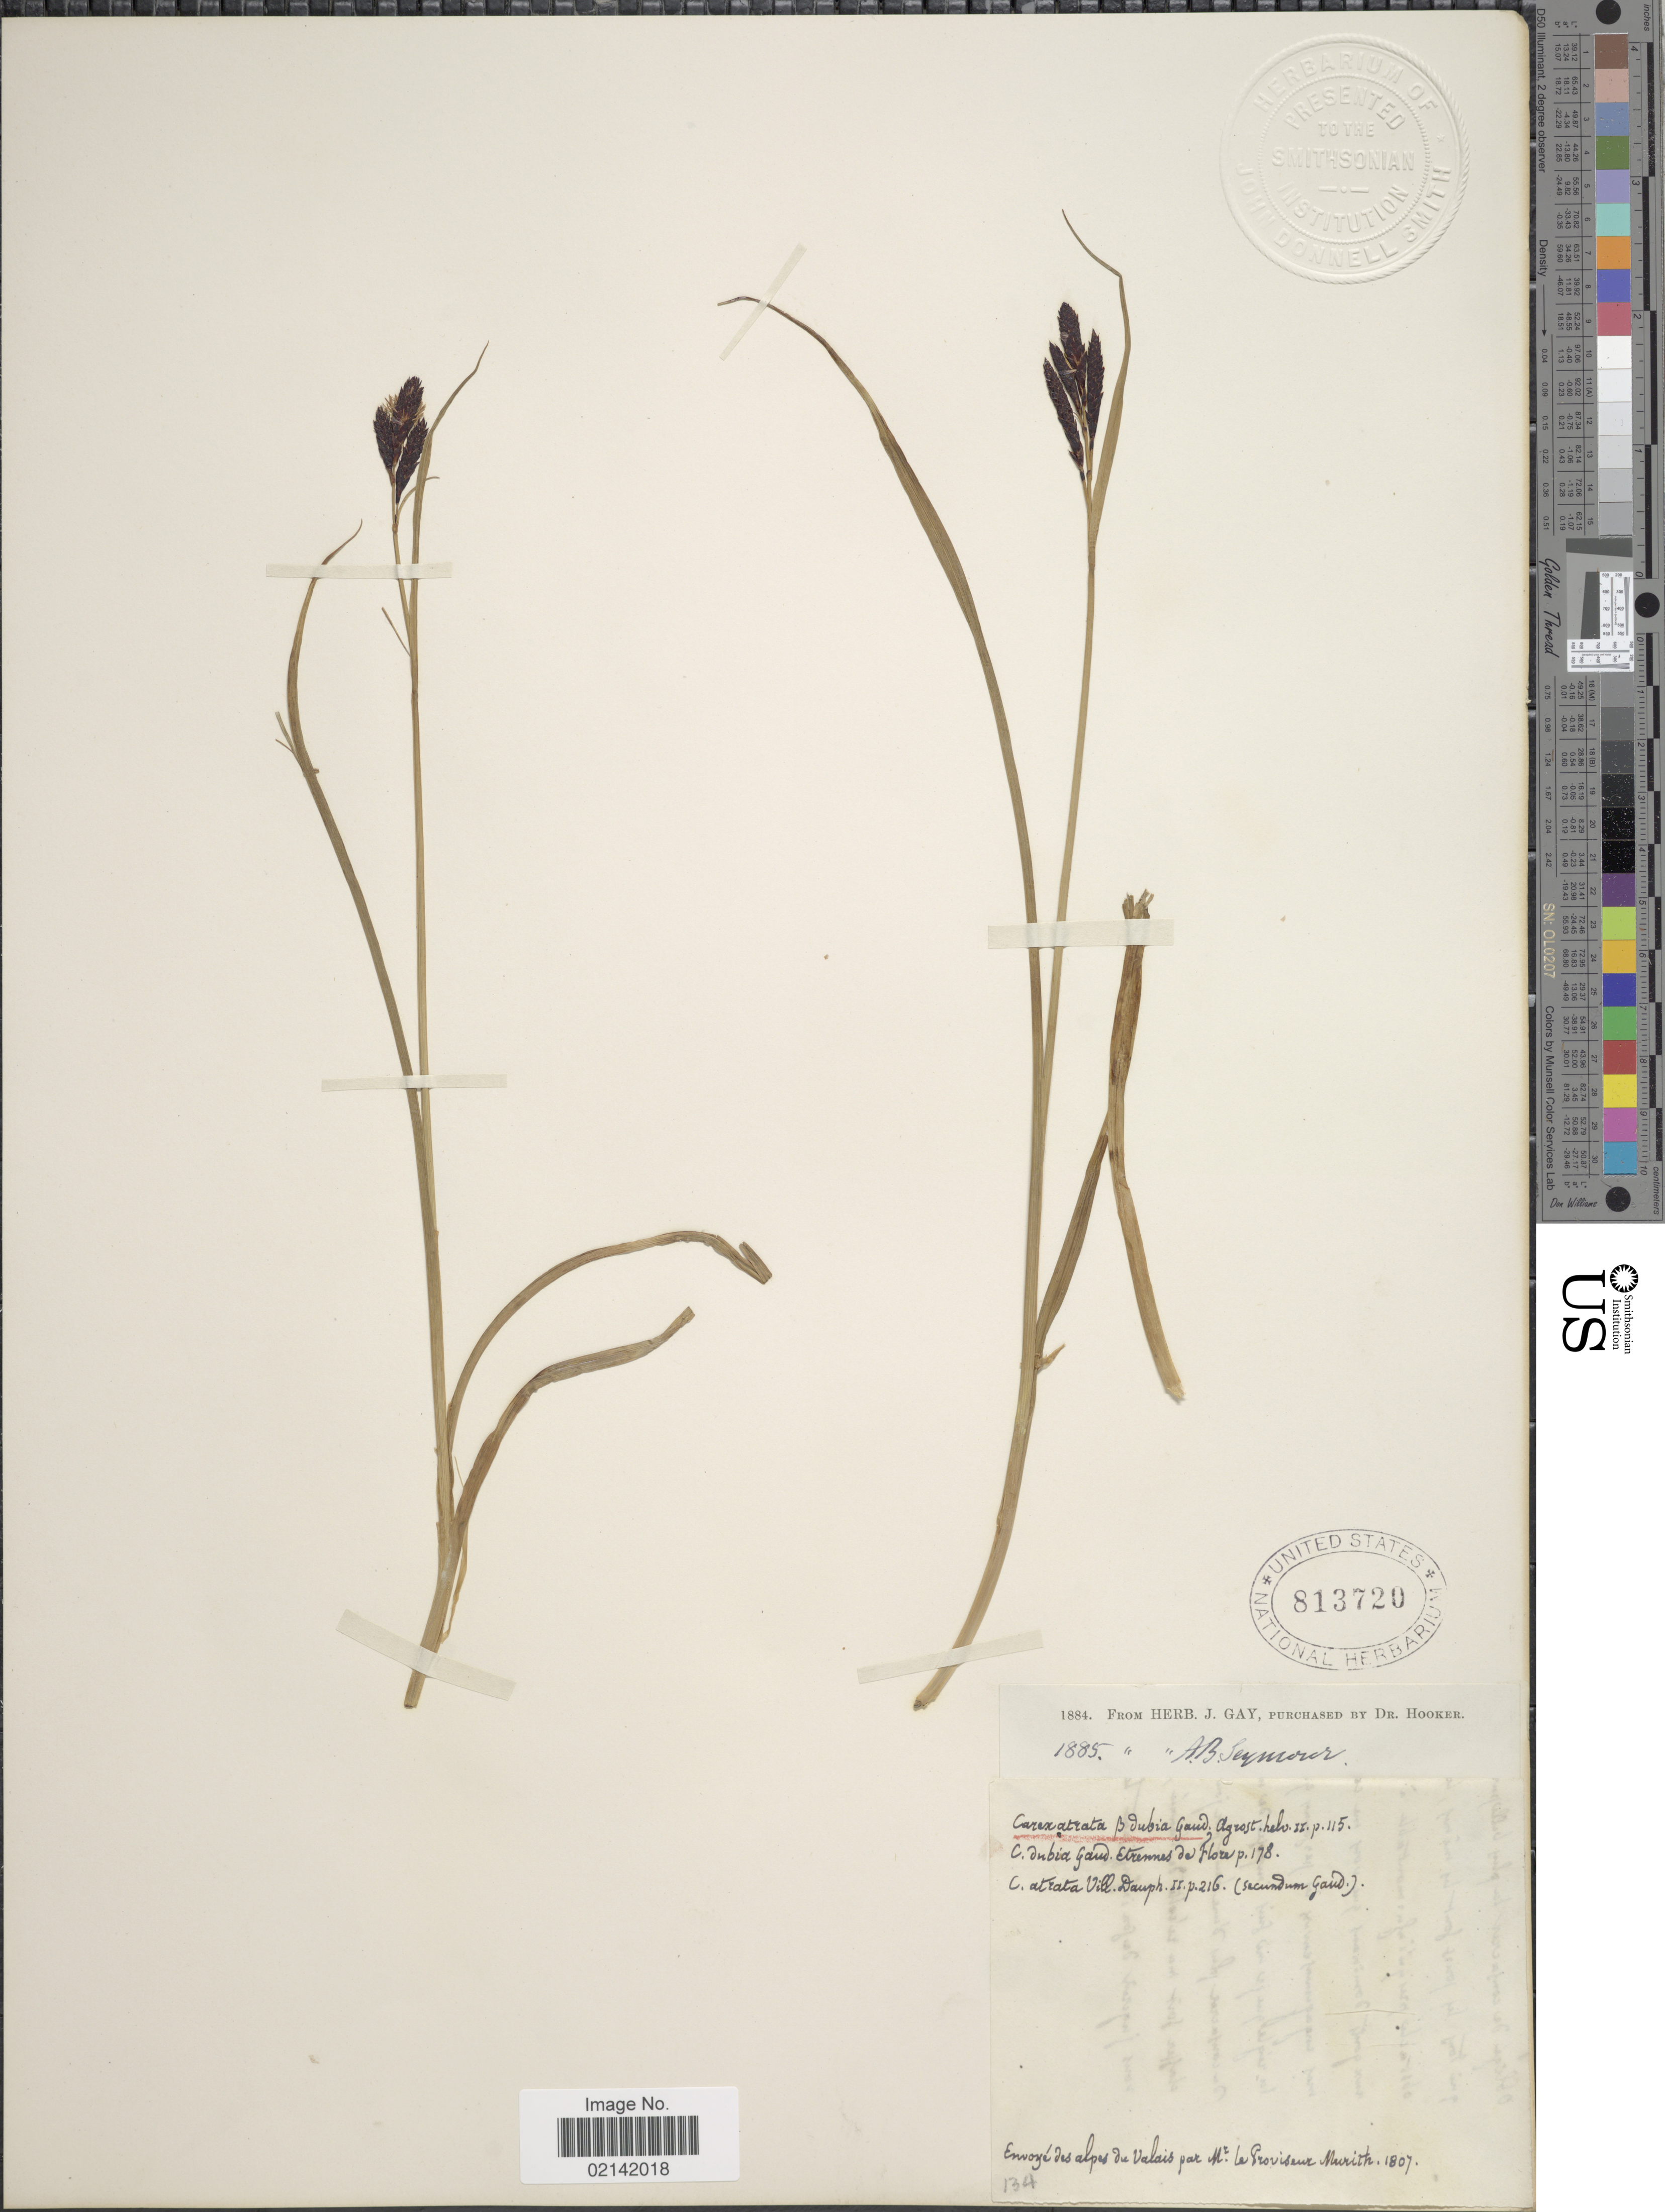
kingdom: Plantae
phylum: Tracheophyta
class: Liliopsida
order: Poales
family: Cyperaceae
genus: Carex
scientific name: Carex atrata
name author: L.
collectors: ex herb. J. Gay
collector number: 134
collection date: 1807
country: Switzerland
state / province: Valais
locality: Envoye des alpes du Valais par Mr. La Proviseur Murith.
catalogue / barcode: US 813720